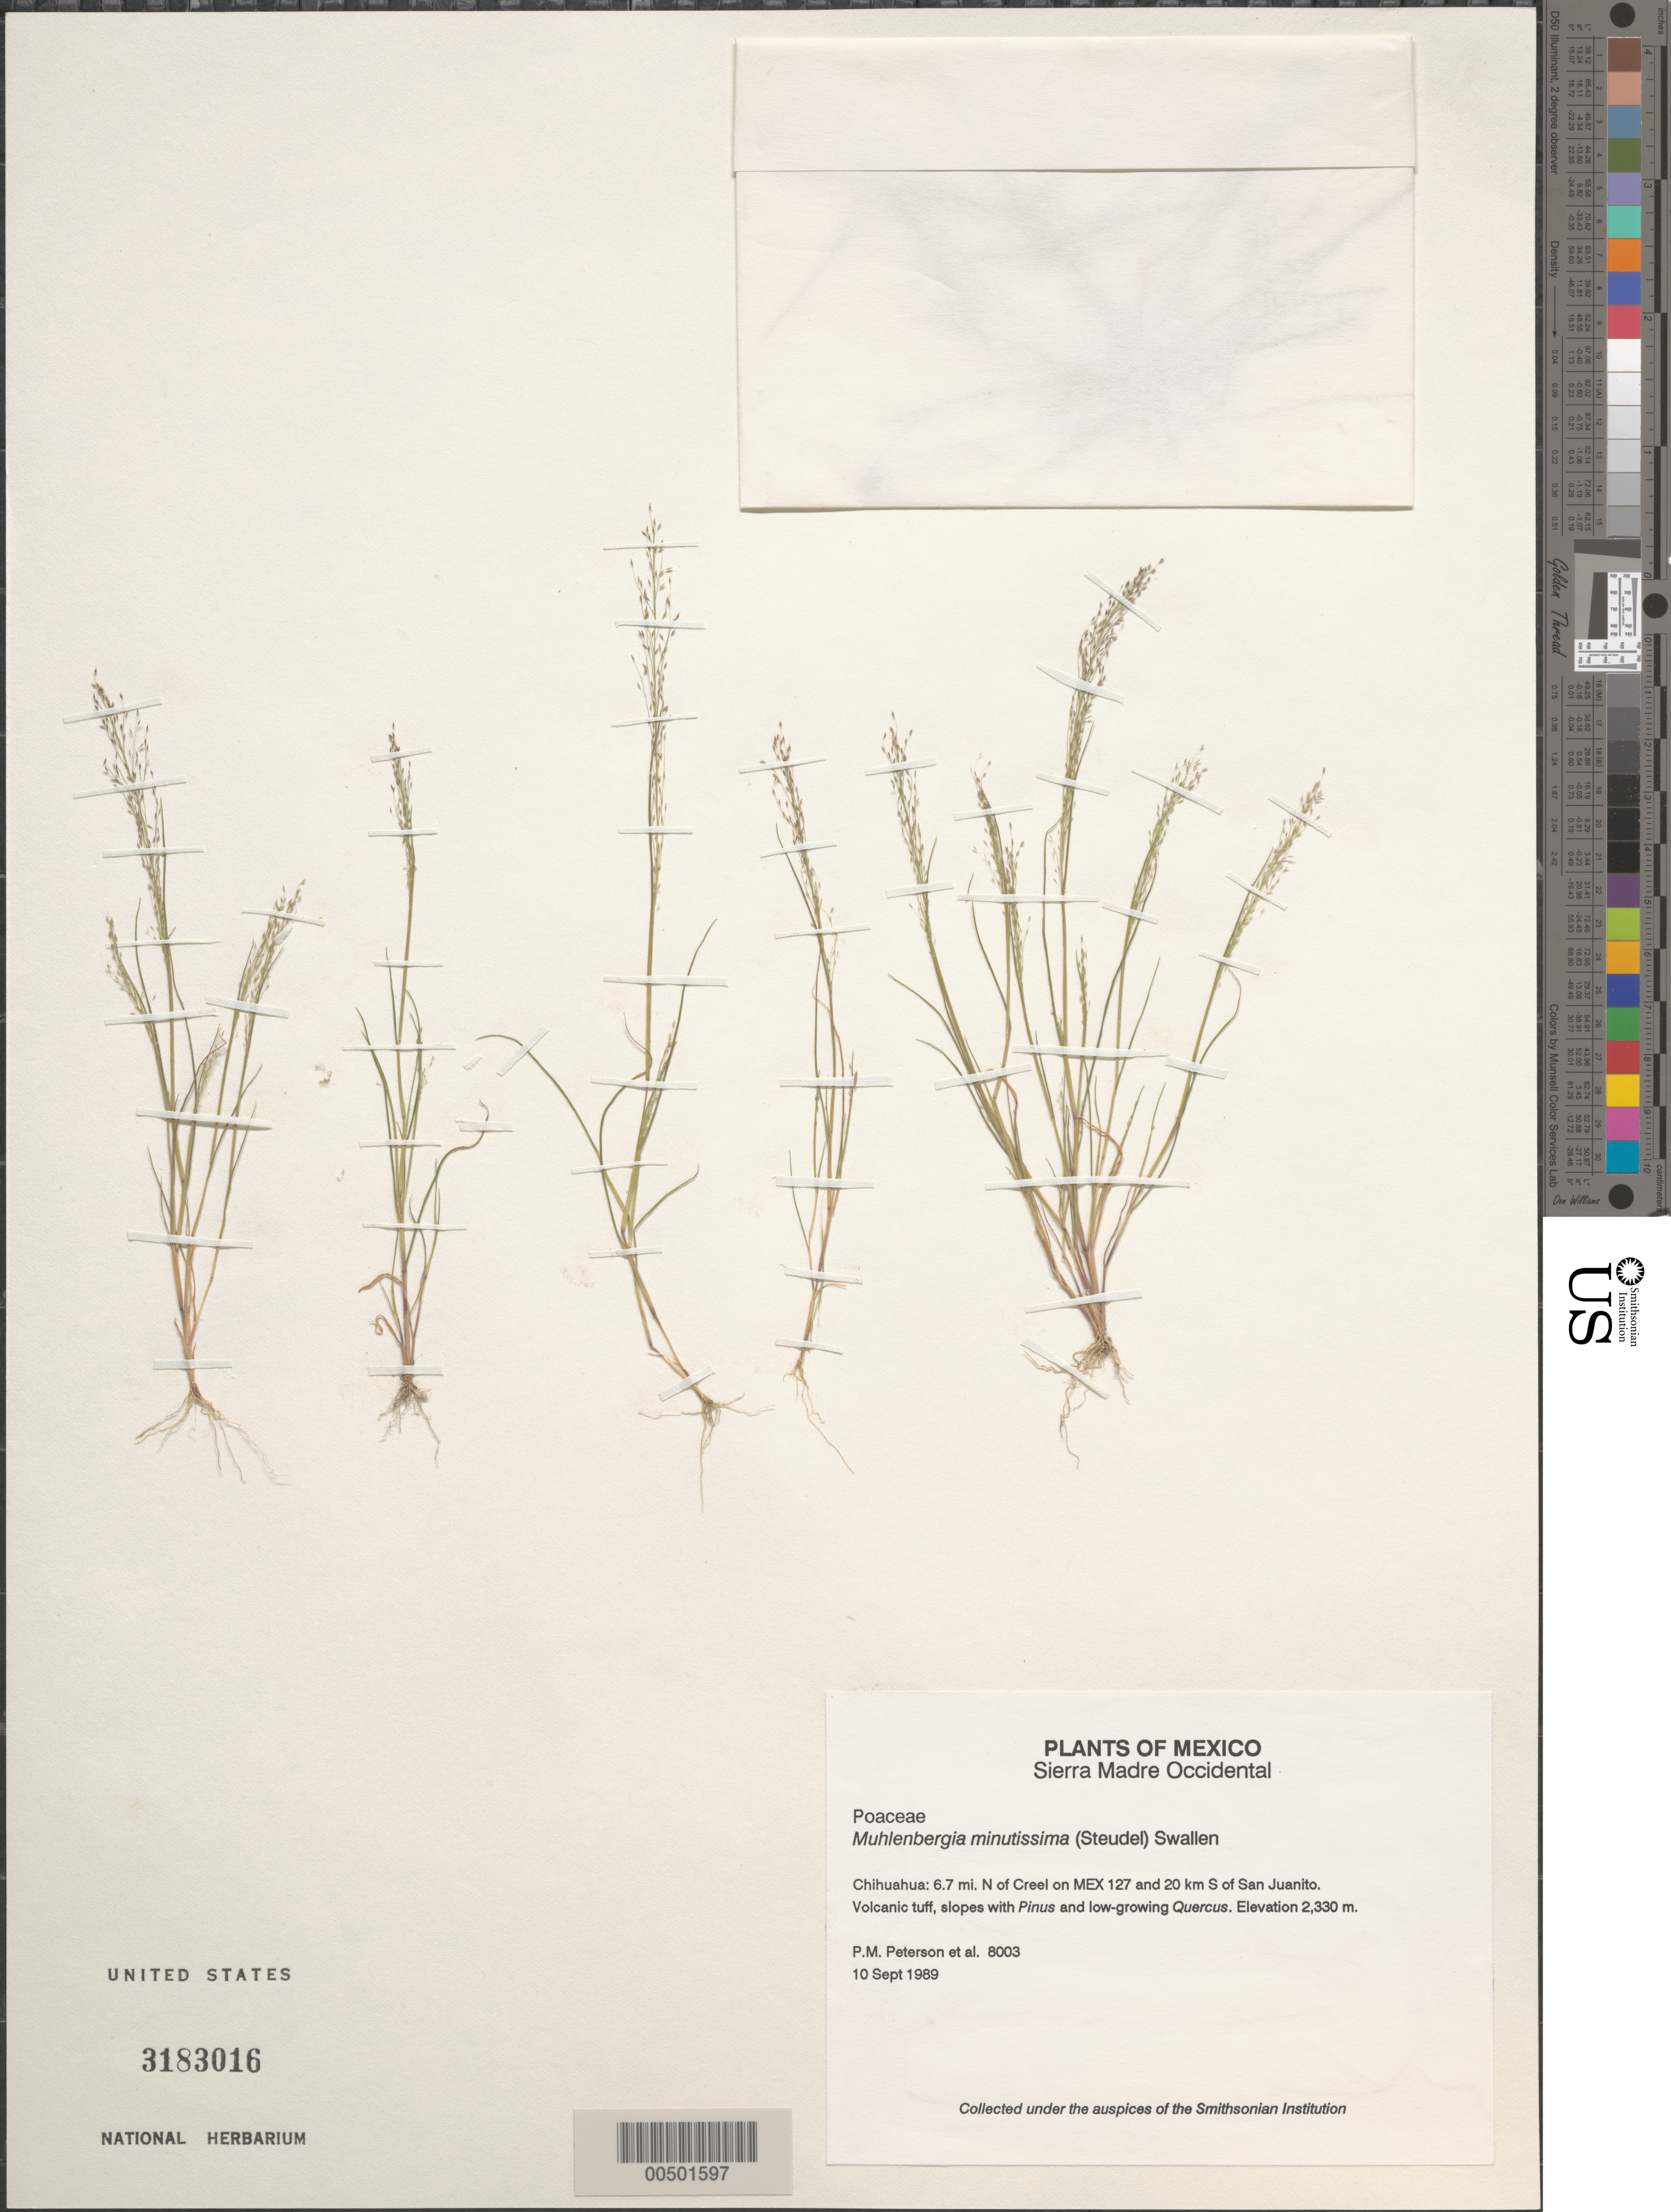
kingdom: Plantae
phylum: Tracheophyta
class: Liliopsida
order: Poales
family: Poaceae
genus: Muhlenbergia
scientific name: Muhlenbergia minutissima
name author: (Steud.) Swallen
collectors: P. M. Peterson, C. R. Annable & Y. Herrera Arrieta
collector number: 08003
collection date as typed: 10 Sep 1989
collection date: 1989-09-10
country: Mexico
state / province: Chihuahua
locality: Sierra Madre Occidental, 6.7 mi. N of Creel on Mex 127 and 20 km S of San Juanito.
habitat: Volcanic tuff, slopes with Pinus and low-growing Quercus.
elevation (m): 2330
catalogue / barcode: US 3183016